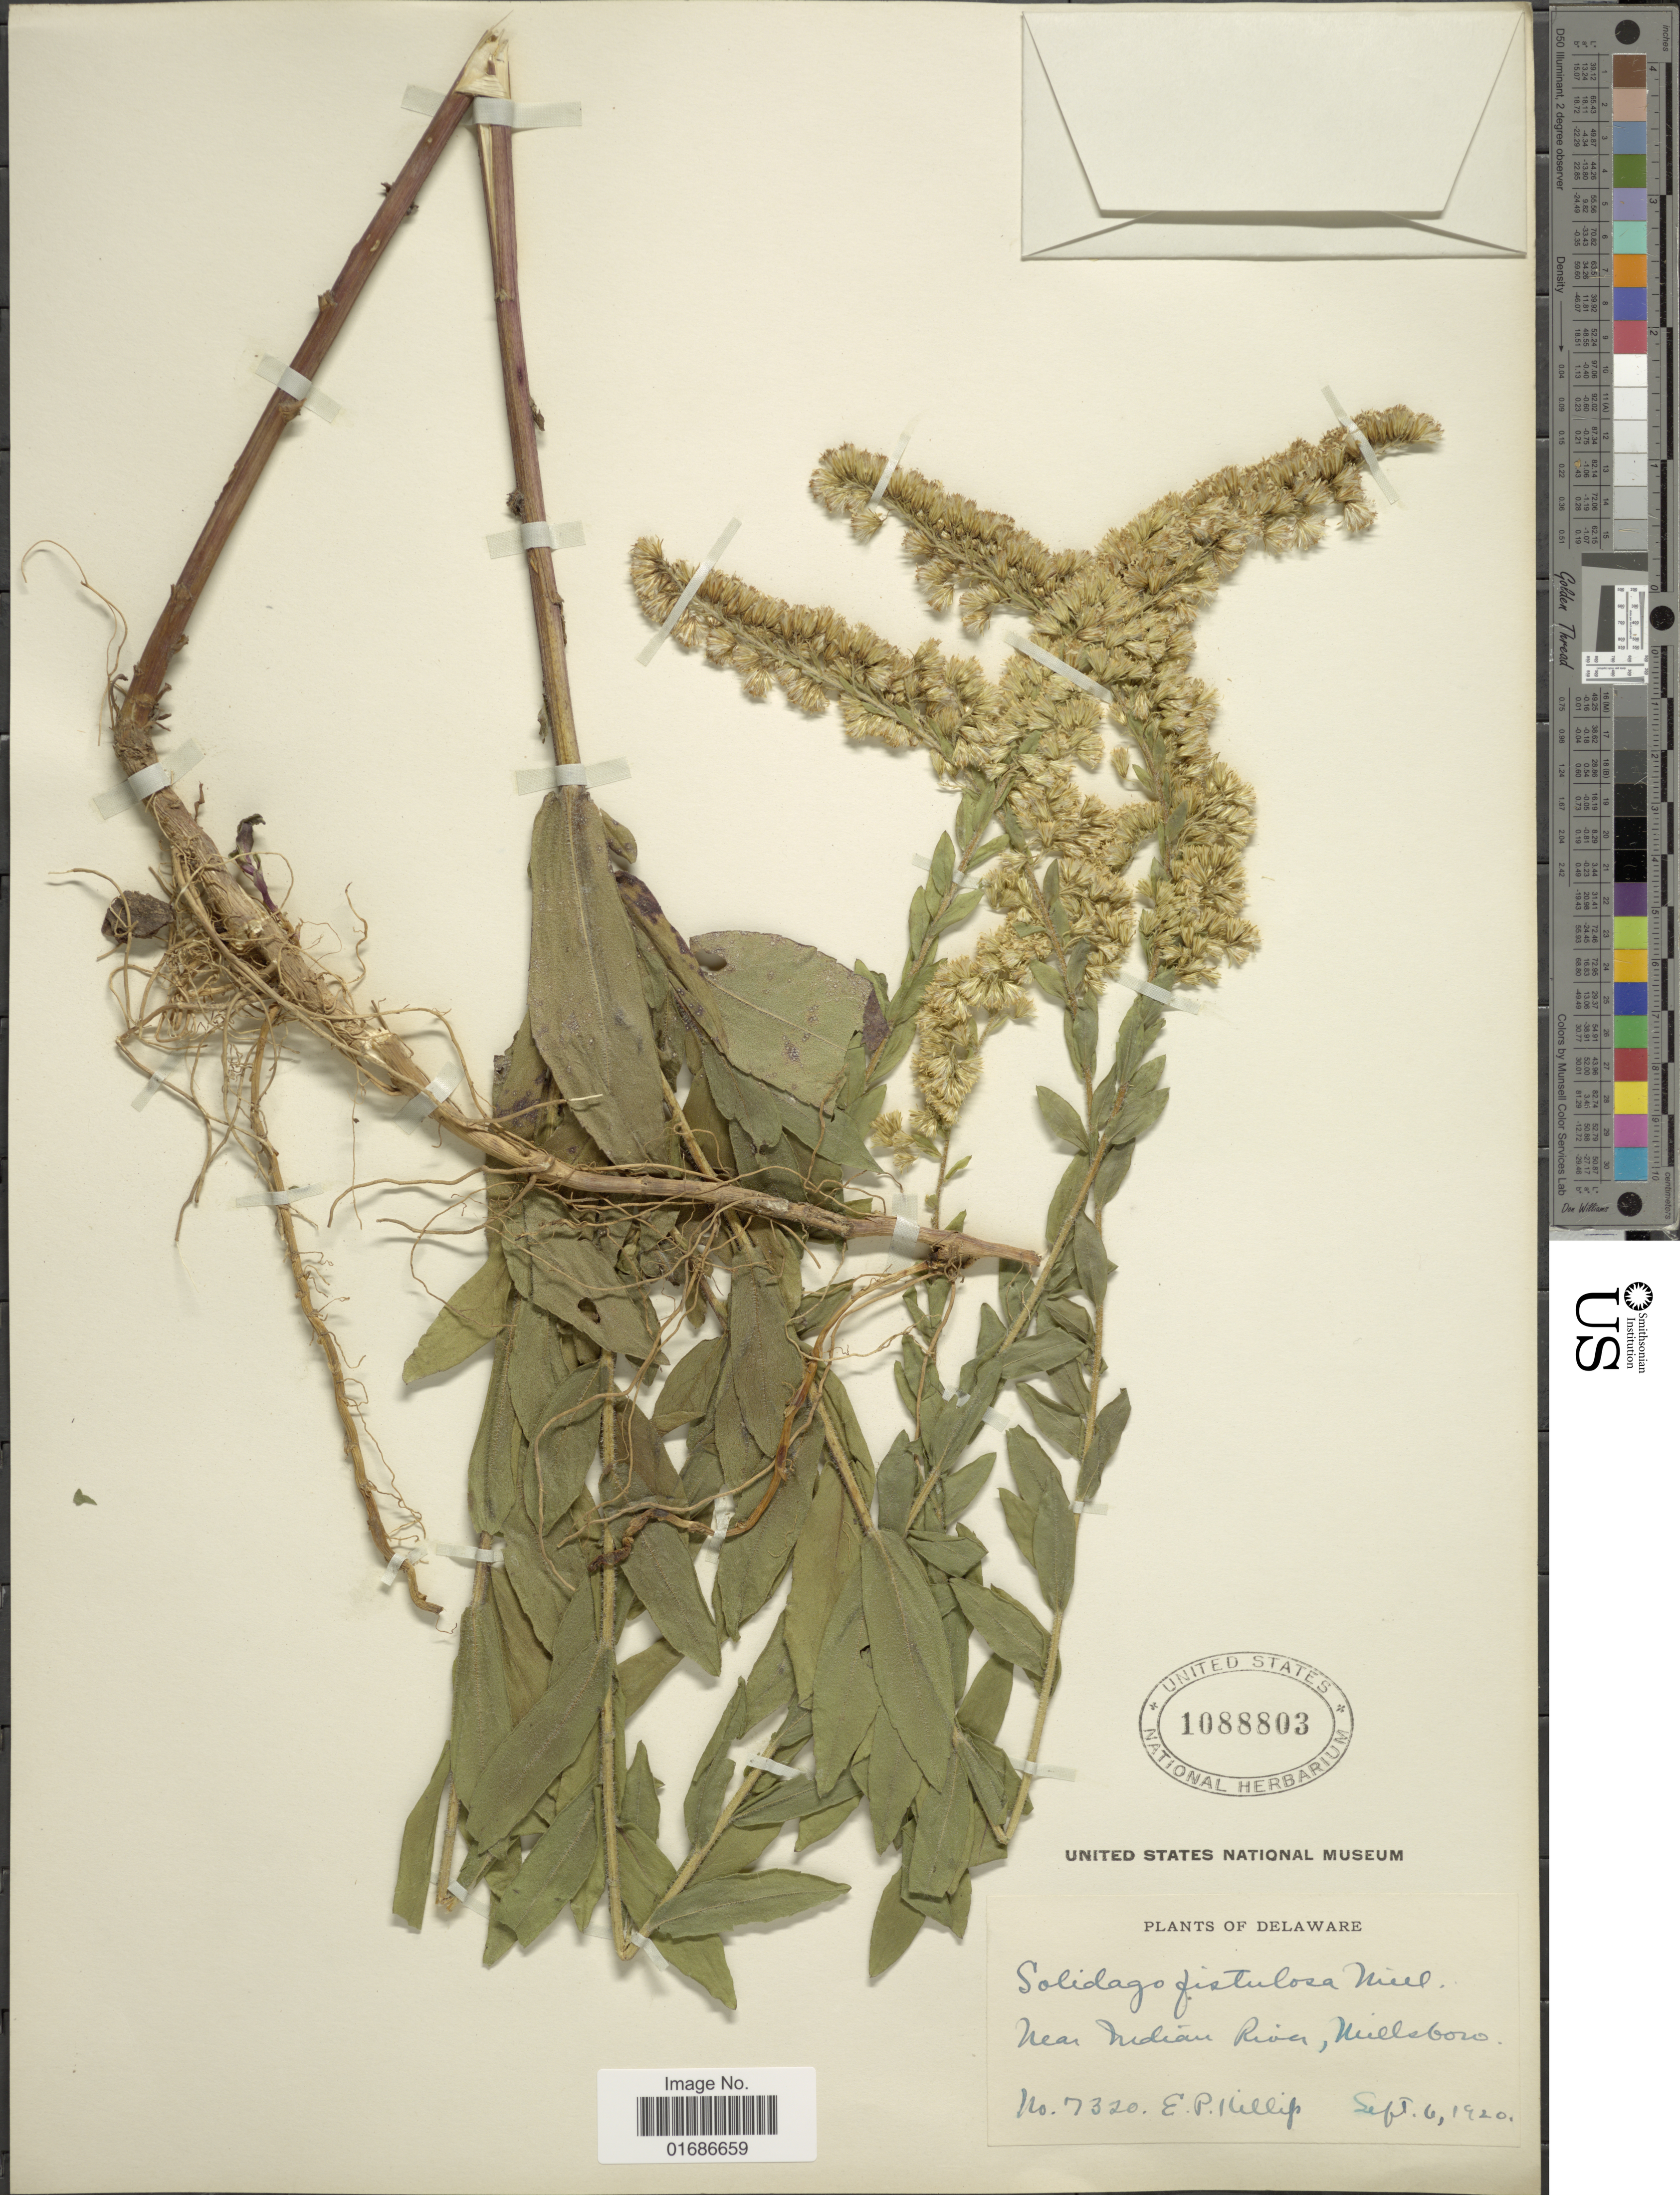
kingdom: Plantae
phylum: Tracheophyta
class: Magnoliopsida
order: Asterales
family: Asteraceae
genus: Solidago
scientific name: Solidago fistulosa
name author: Mill.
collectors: E. P. Killip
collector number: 7320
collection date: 1920-09-06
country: United States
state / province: Delaware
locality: Near Indian River, Millsboro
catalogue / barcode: US 1088803